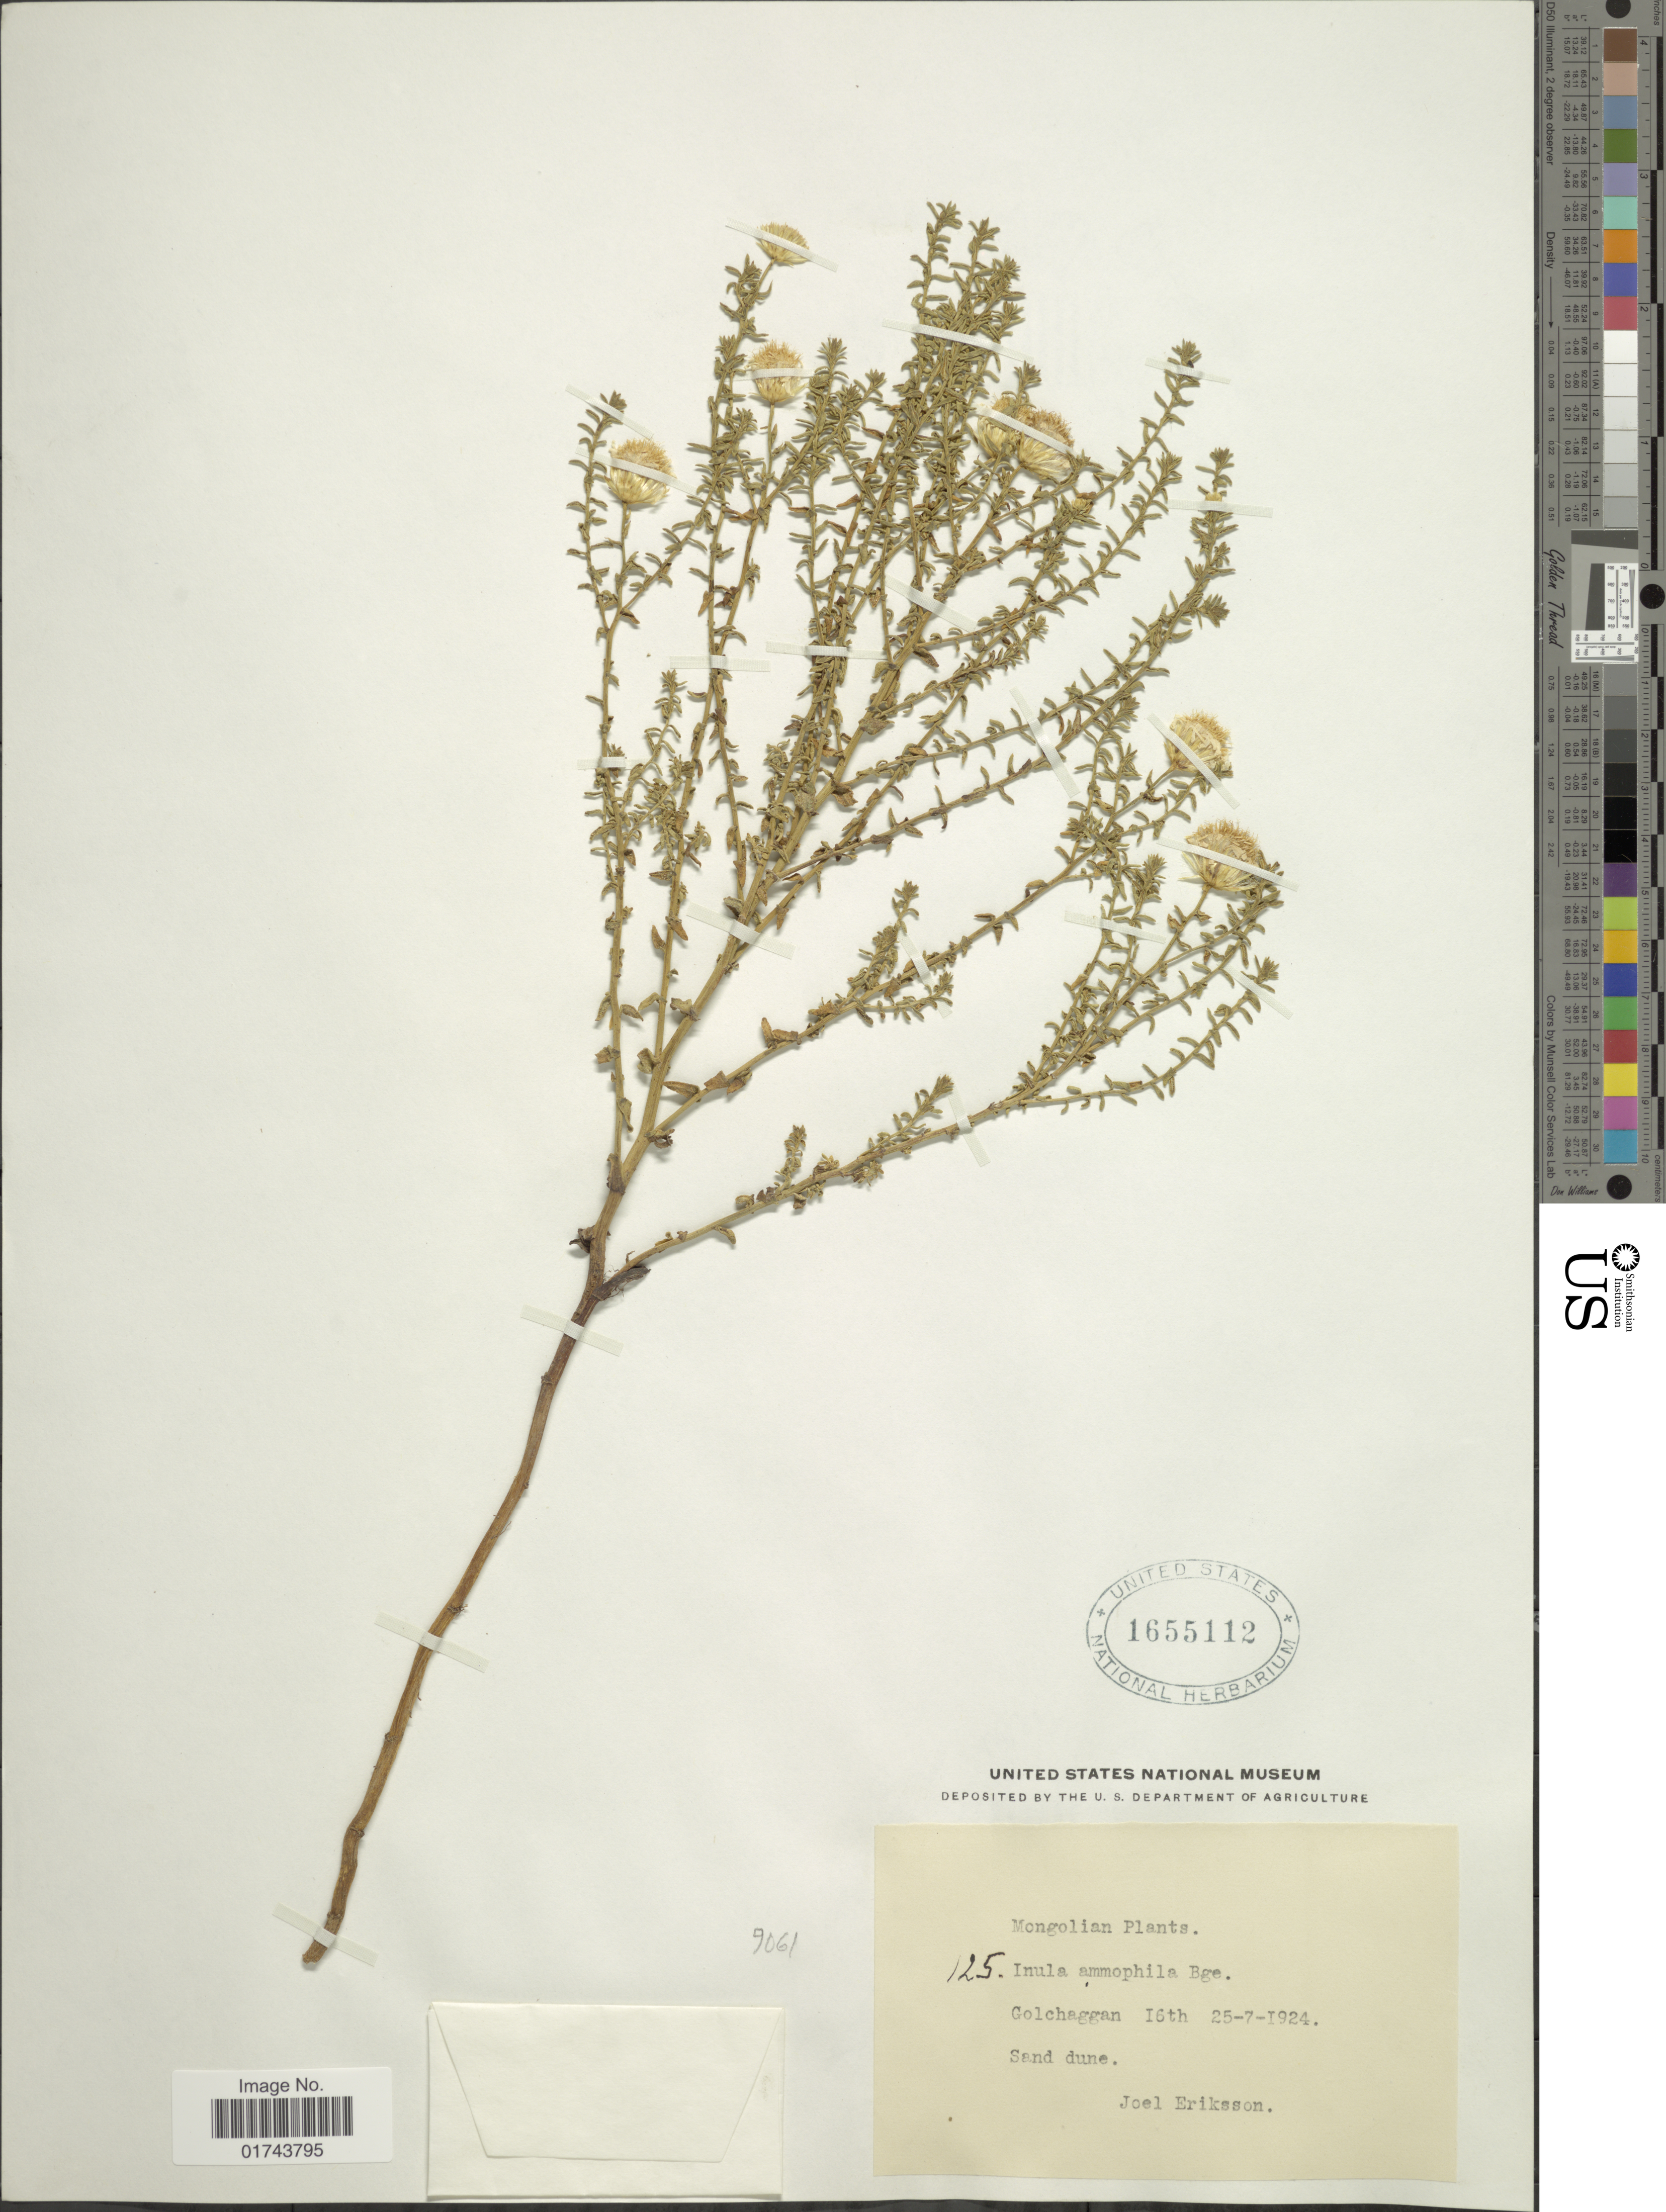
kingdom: Plantae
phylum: Tracheophyta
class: Magnoliopsida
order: Asterales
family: Asteraceae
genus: Inula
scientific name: Inula ammophila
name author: Bunge ex DC.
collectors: J. Eriksson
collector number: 125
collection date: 1924-07-25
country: Mongolia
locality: Colchaggan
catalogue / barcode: US 1655112